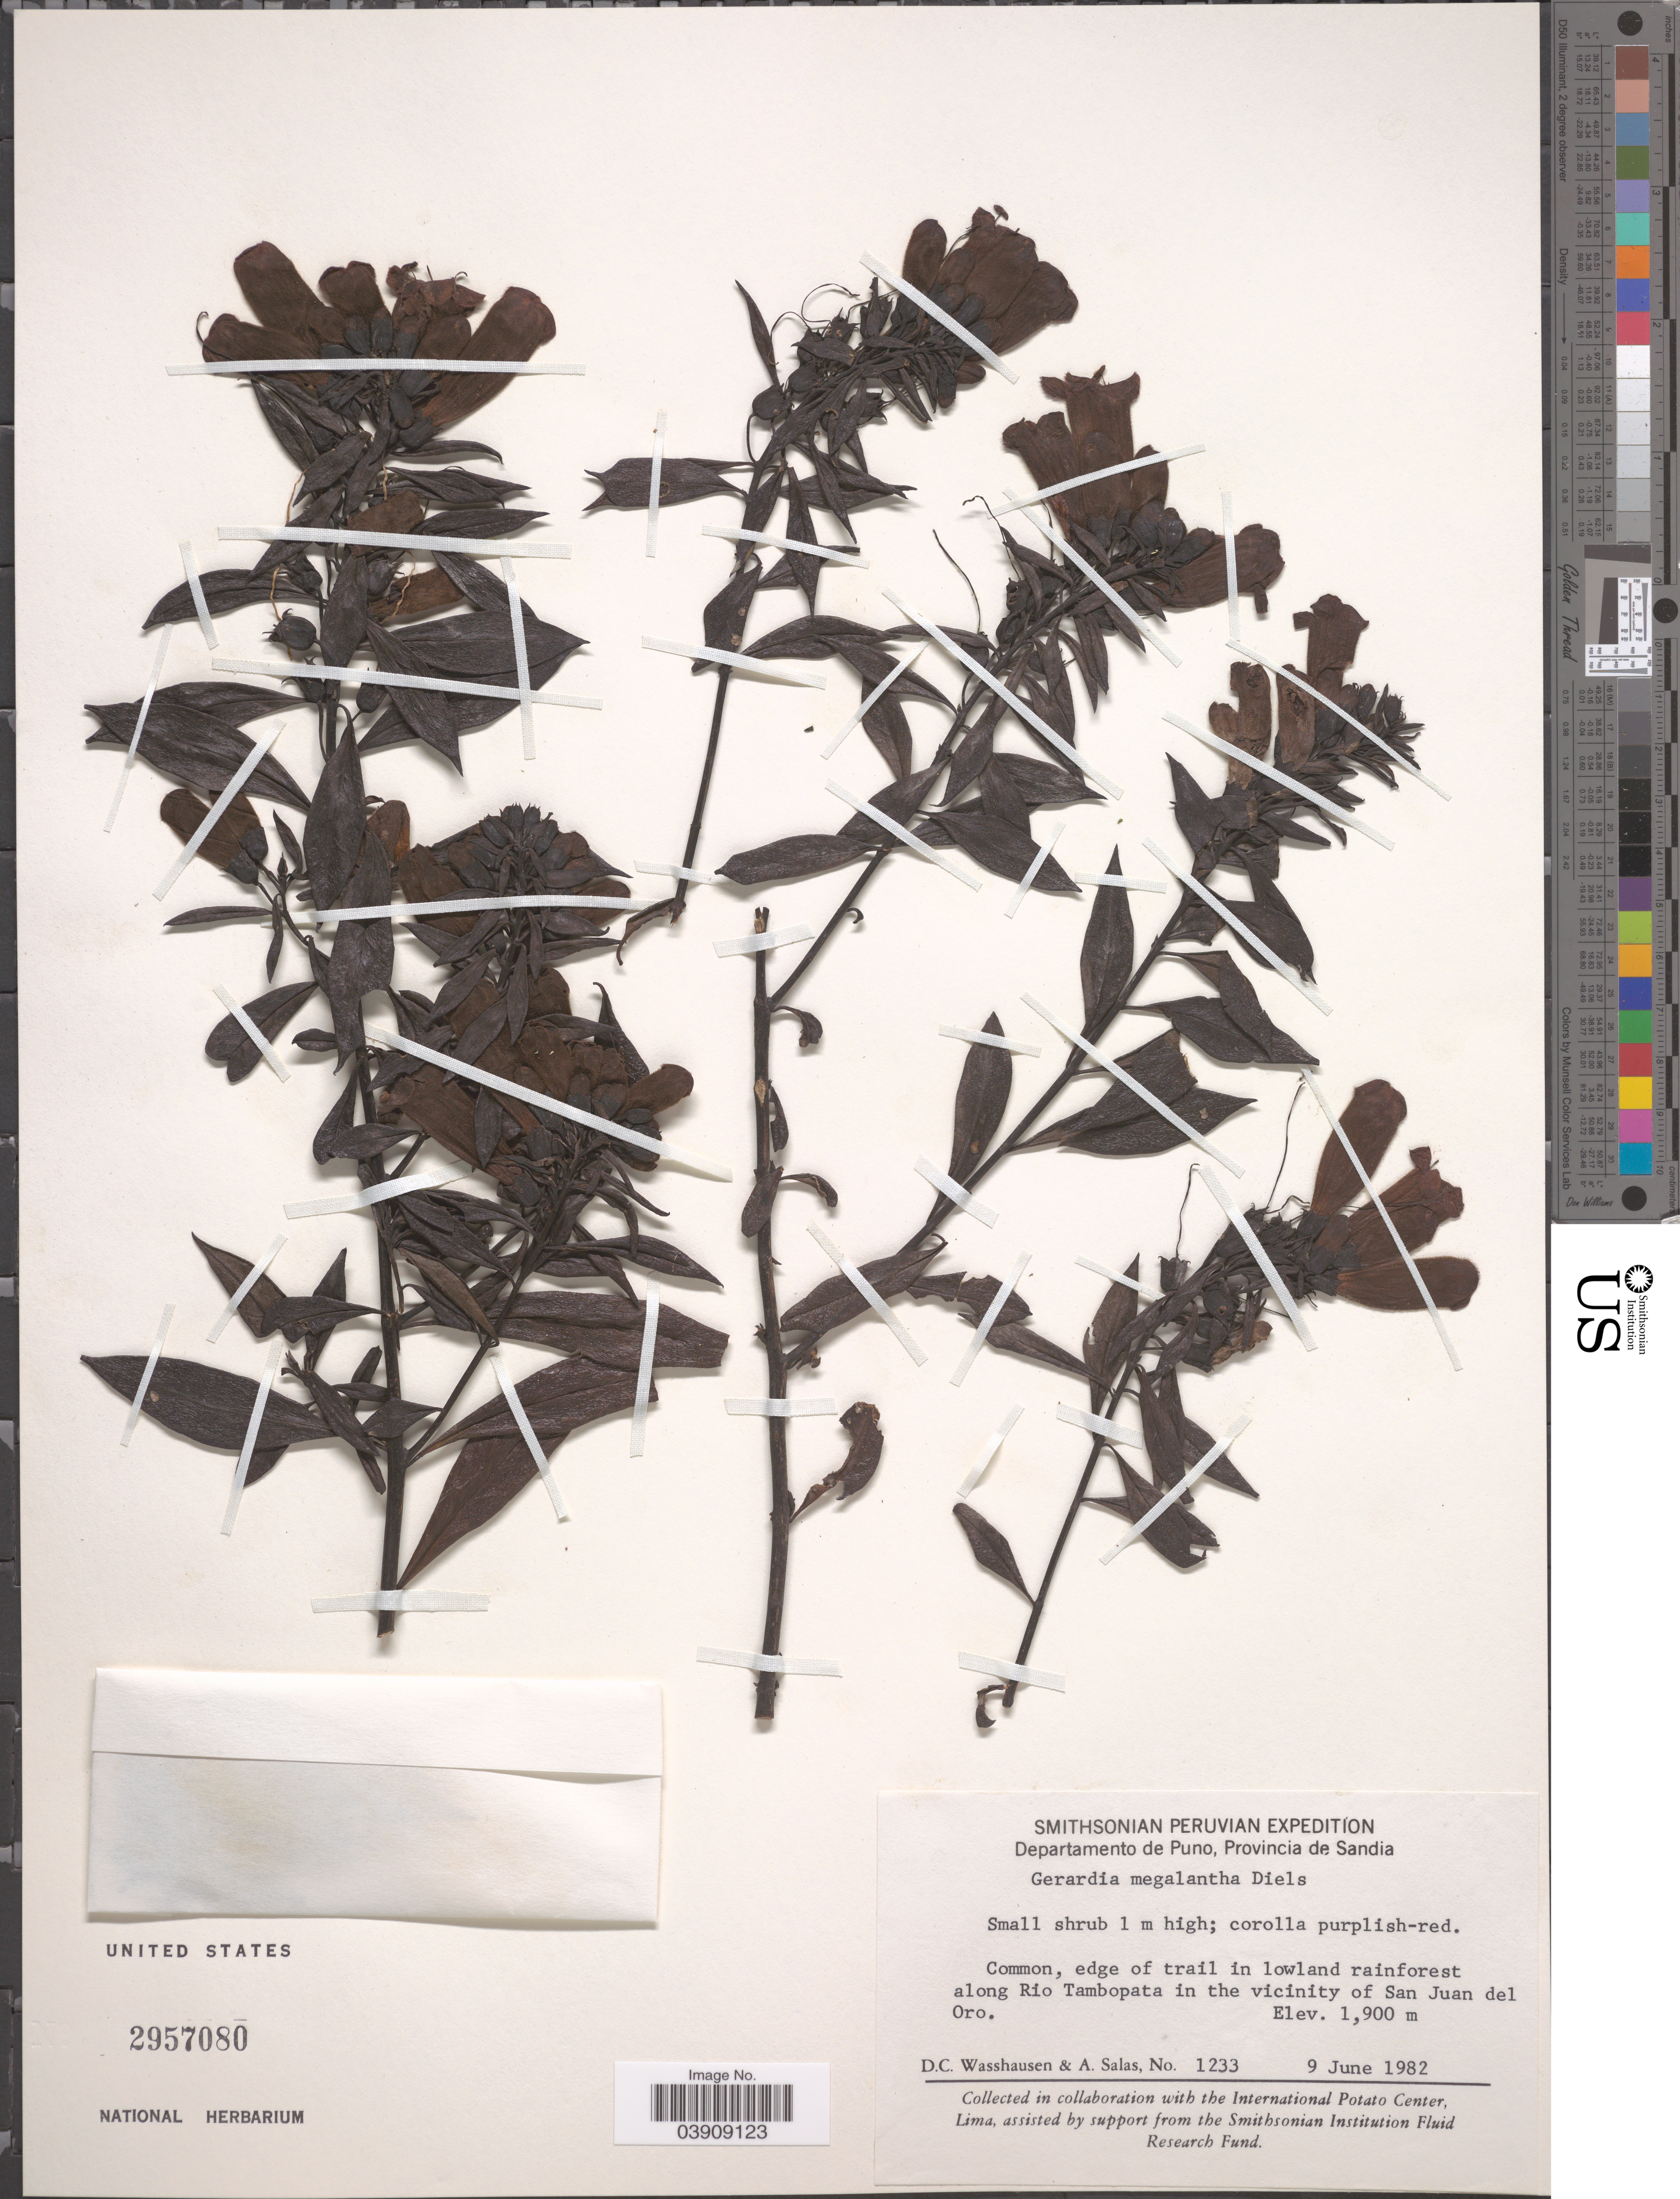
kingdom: Plantae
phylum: Tracheophyta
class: Magnoliopsida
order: Lamiales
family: Orobanchaceae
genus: Agalinis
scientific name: Agalinis megalantha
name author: (Diels) D'Arcy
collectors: D. C. Wasshausen & A. Salas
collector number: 1233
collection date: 1982-06-09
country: Peru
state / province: Puno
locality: Departamento de Puno, Provincia de Sandia. Along Rio Tambopata in the vicinity of San Juan del Oro.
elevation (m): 1900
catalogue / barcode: US 2957080